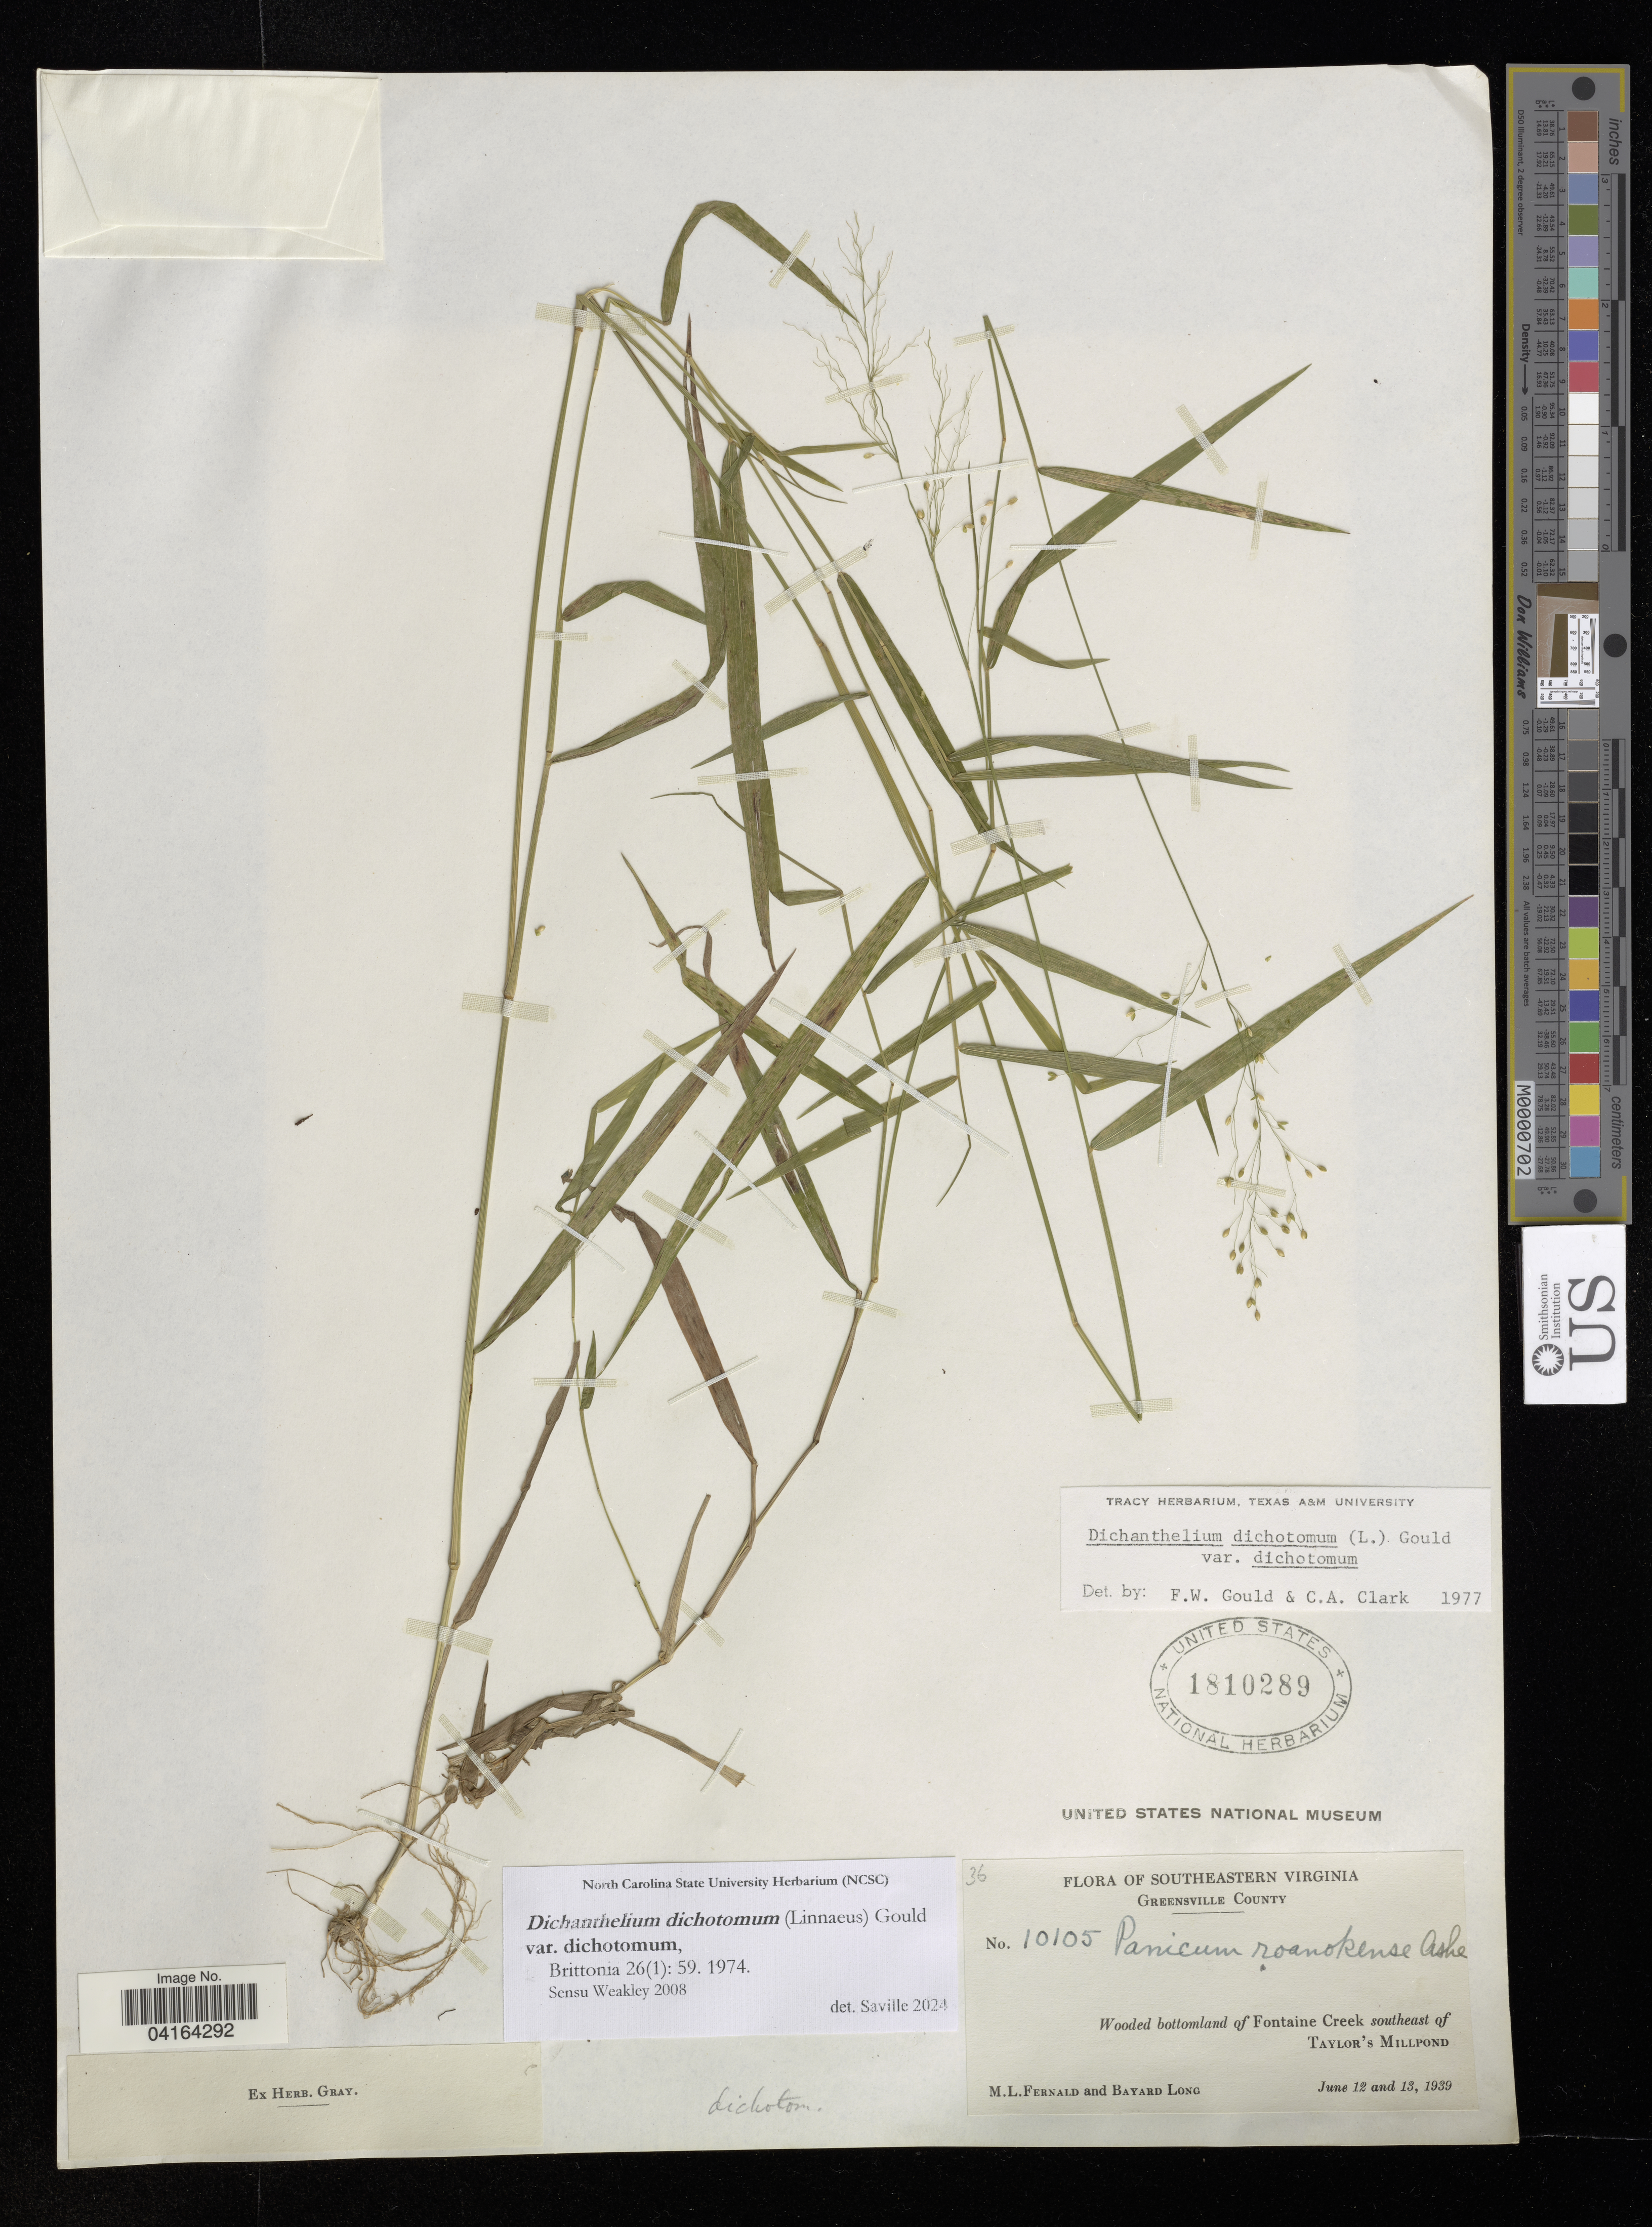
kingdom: Plantae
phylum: Tracheophyta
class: Liliopsida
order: Poales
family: Poaceae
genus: Dichanthelium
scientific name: Dichanthelium dichotomum var. dichotomum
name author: (L.) Gould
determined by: Saville, A. C., (NCSC), North Carolina State University (UNITED STATES)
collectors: M. L. Fernald & B. Long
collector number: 10105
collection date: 1939-06-12/1939-06-13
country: United States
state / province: Virginia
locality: Greensville County. Fontaine Creek southeast of Taylor's Millpond.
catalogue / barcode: US 1810289